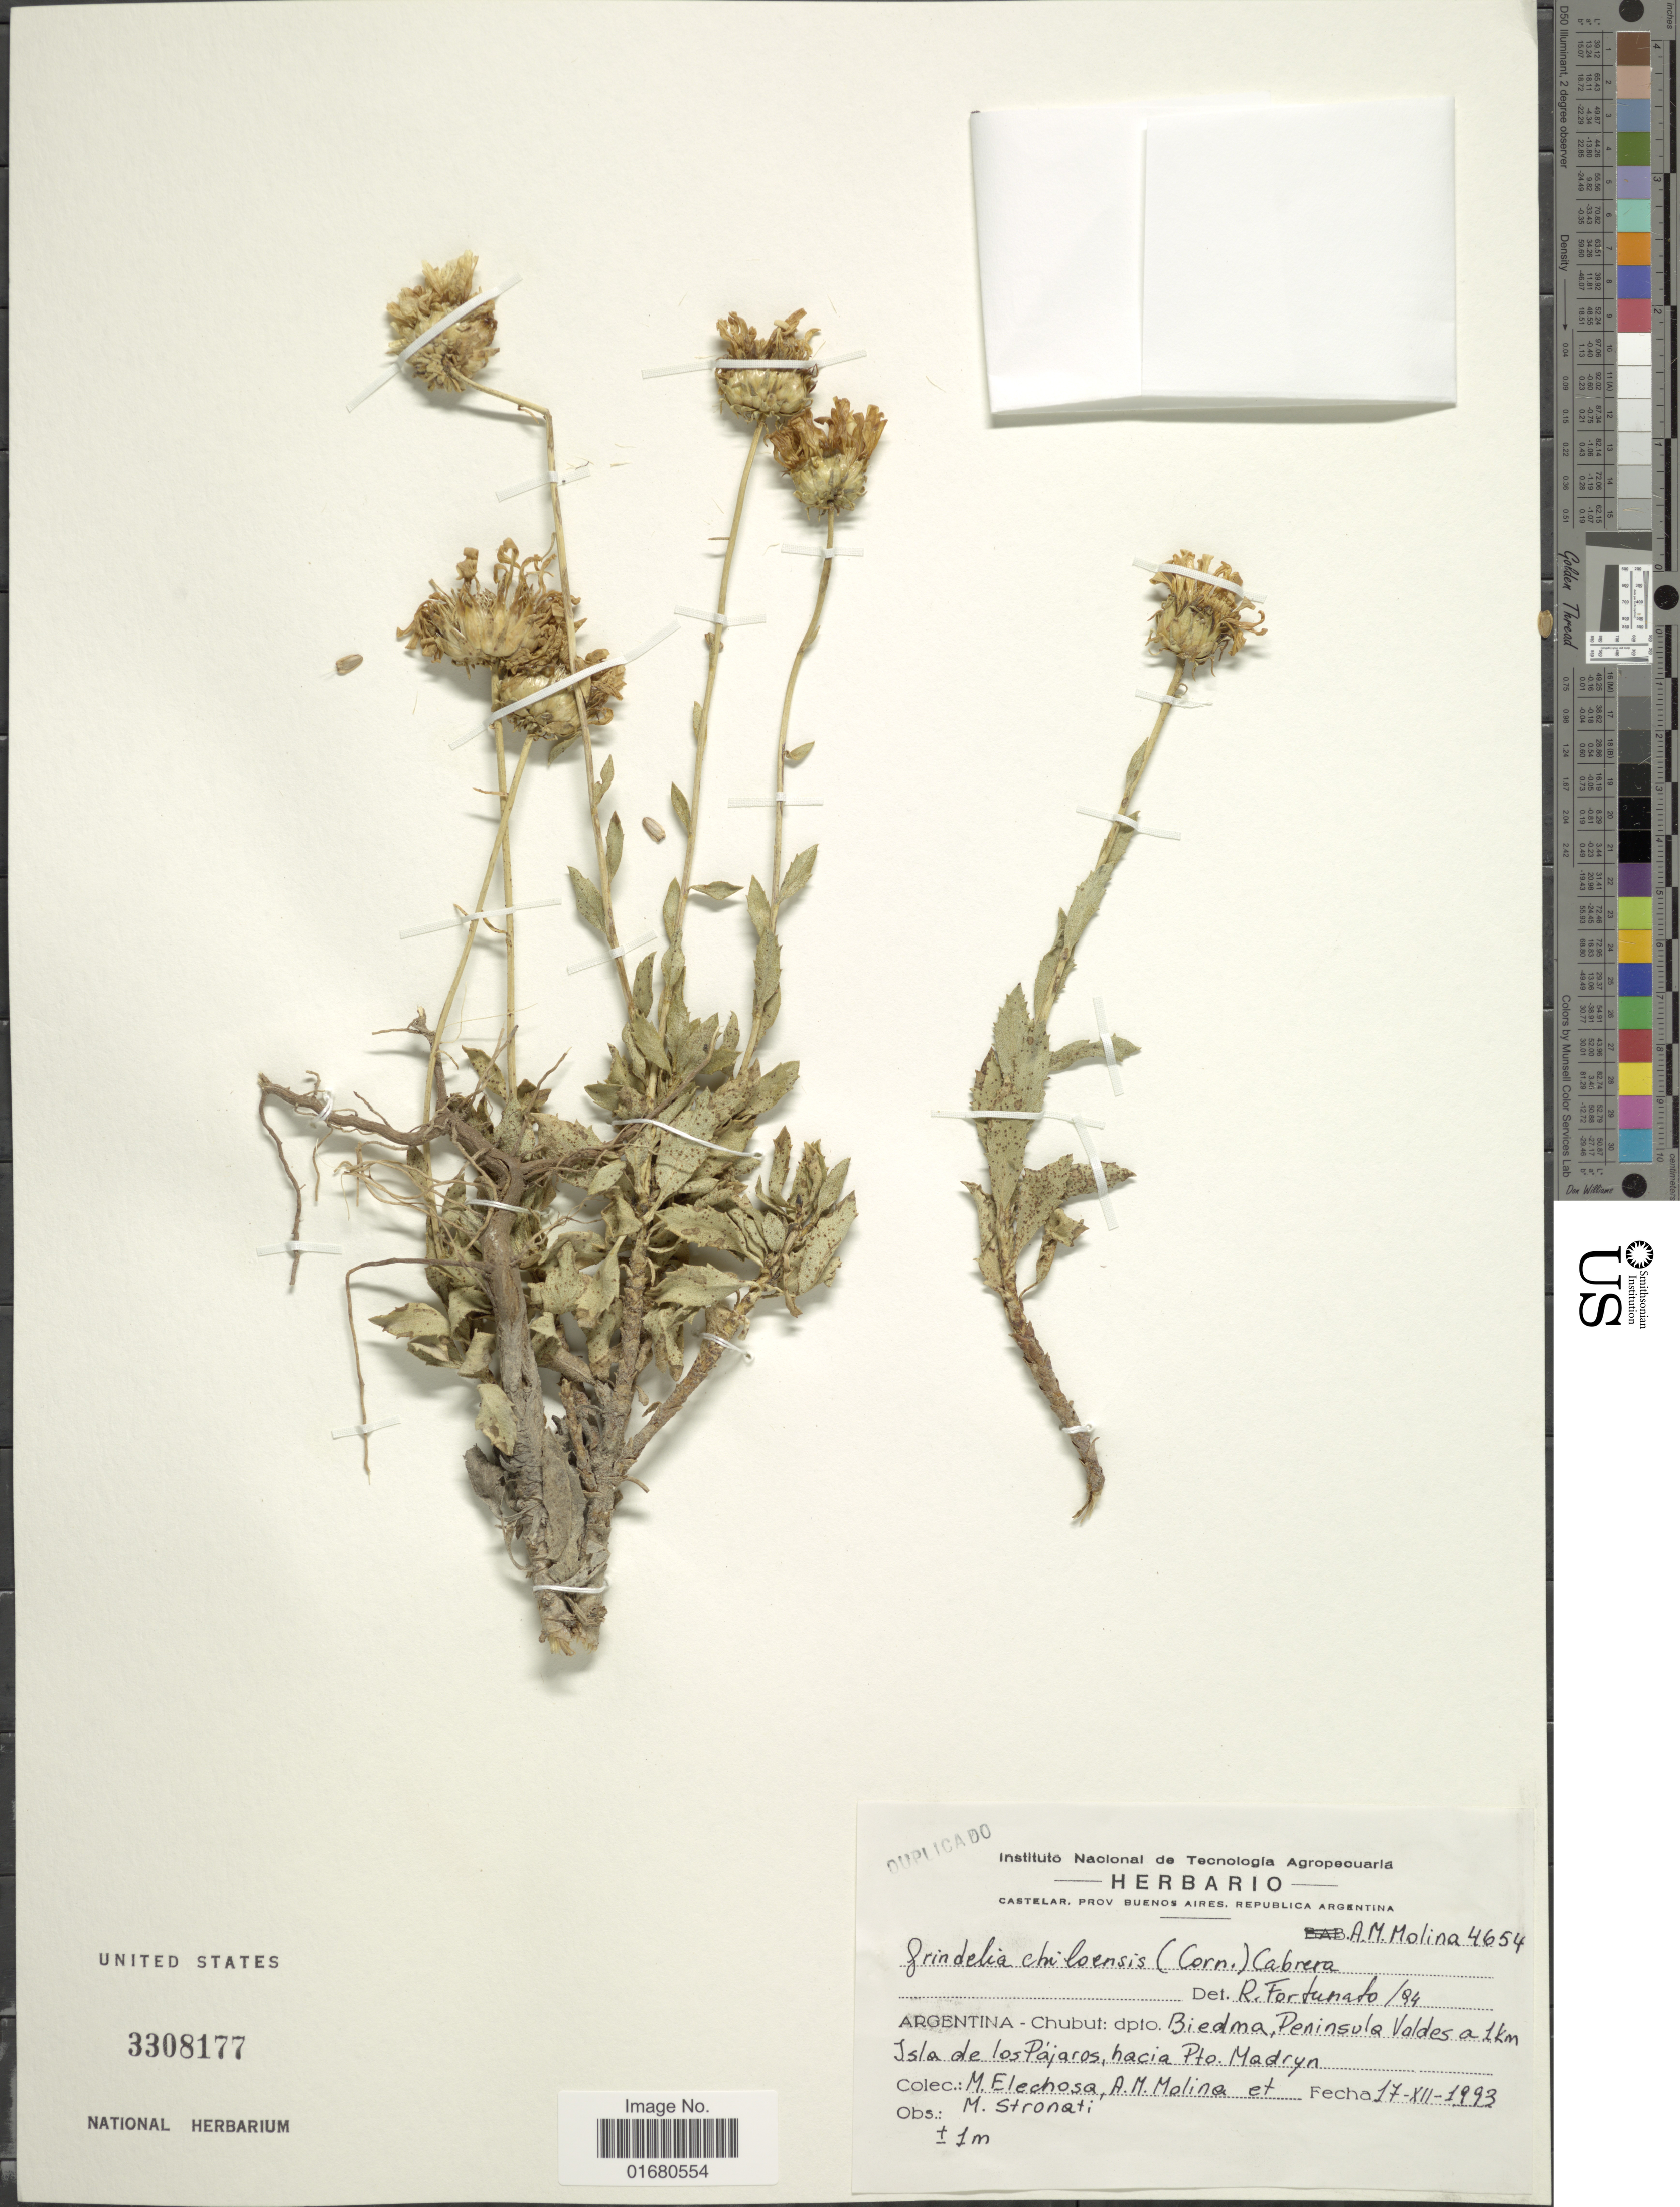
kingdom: Plantae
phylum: Tracheophyta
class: Magnoliopsida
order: Asterales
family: Asteraceae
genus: Grindelia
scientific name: Grindelia chiloensis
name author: (Cornel.) Cabrera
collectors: M. Elechosa, A. M. Molina & M. Stronati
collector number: A.M. Molina 4654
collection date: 1993-12-17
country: Argentina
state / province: Chubut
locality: Dpto. Biedma, Peninsula Valdes a 1 km Isla de los Pajaros, hacia Pto. Madryn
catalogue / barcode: US 3308177